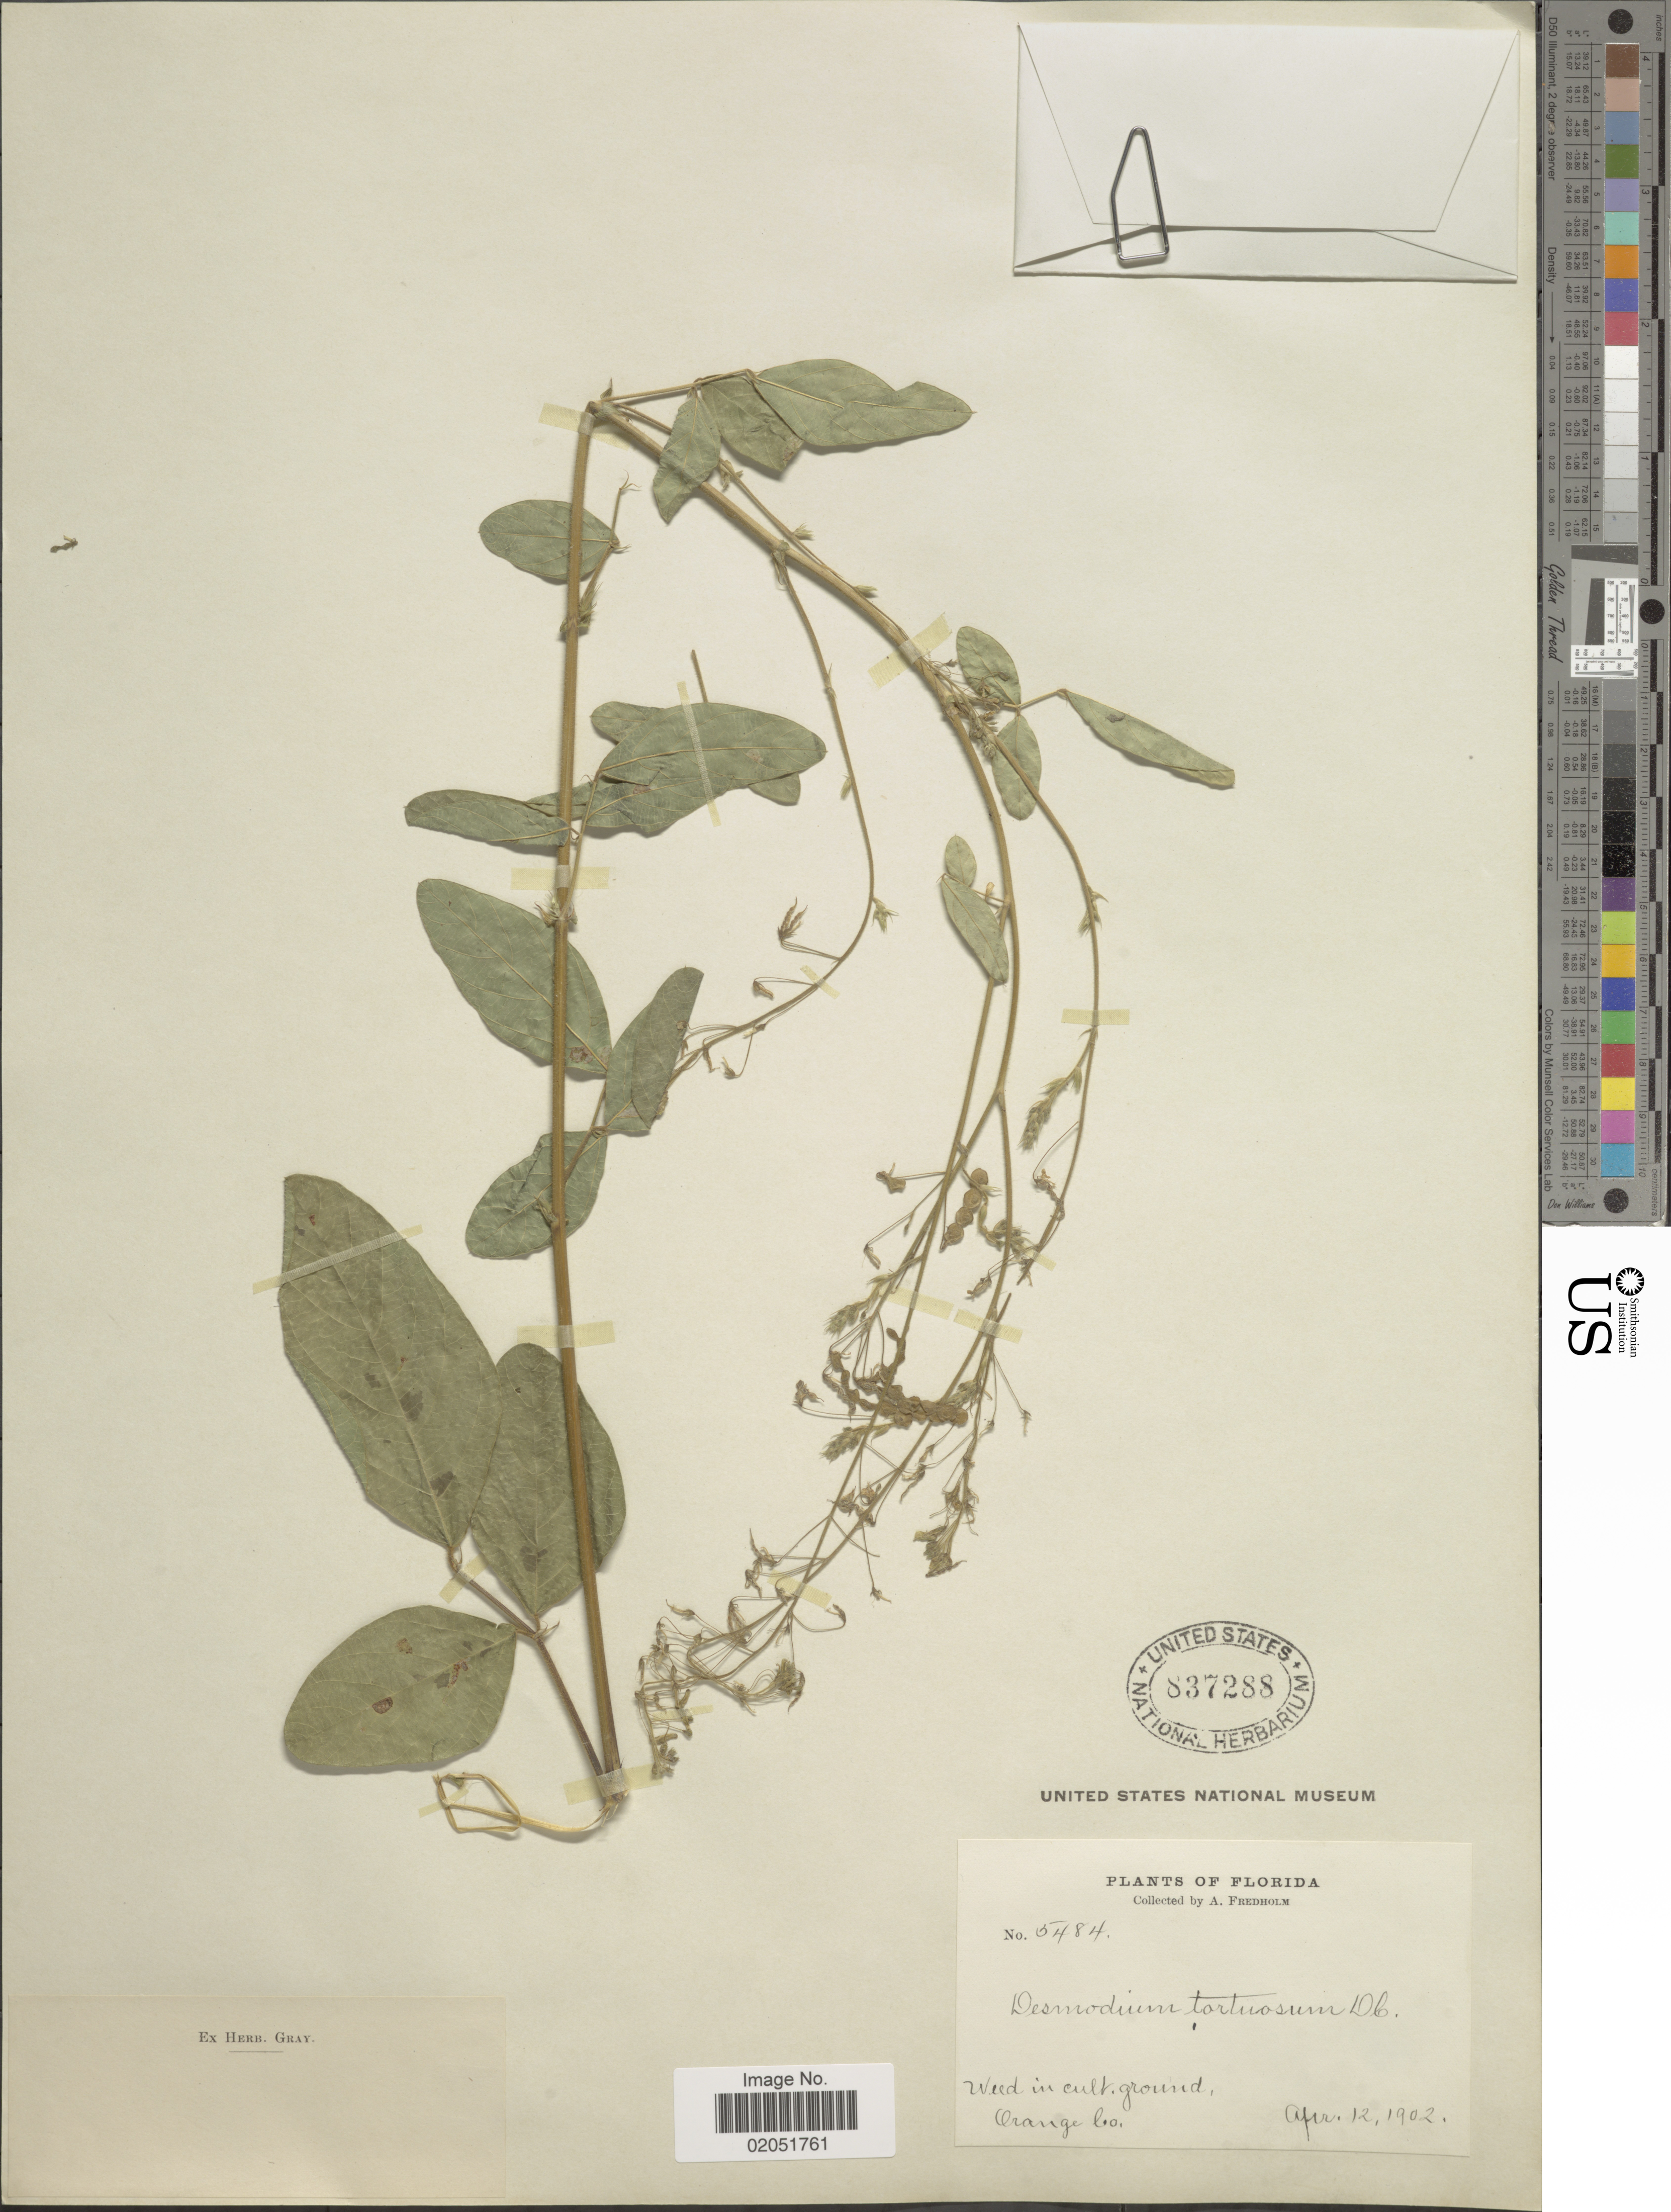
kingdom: Plantae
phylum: Tracheophyta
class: Magnoliopsida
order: Fabales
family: Fabaceae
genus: Desmodium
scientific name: Desmodium tortuosum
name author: (Sw.) DC.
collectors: A. Fredholm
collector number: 5484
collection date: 1902-04-12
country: United States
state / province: Florida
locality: Orange Co.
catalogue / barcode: US 837288